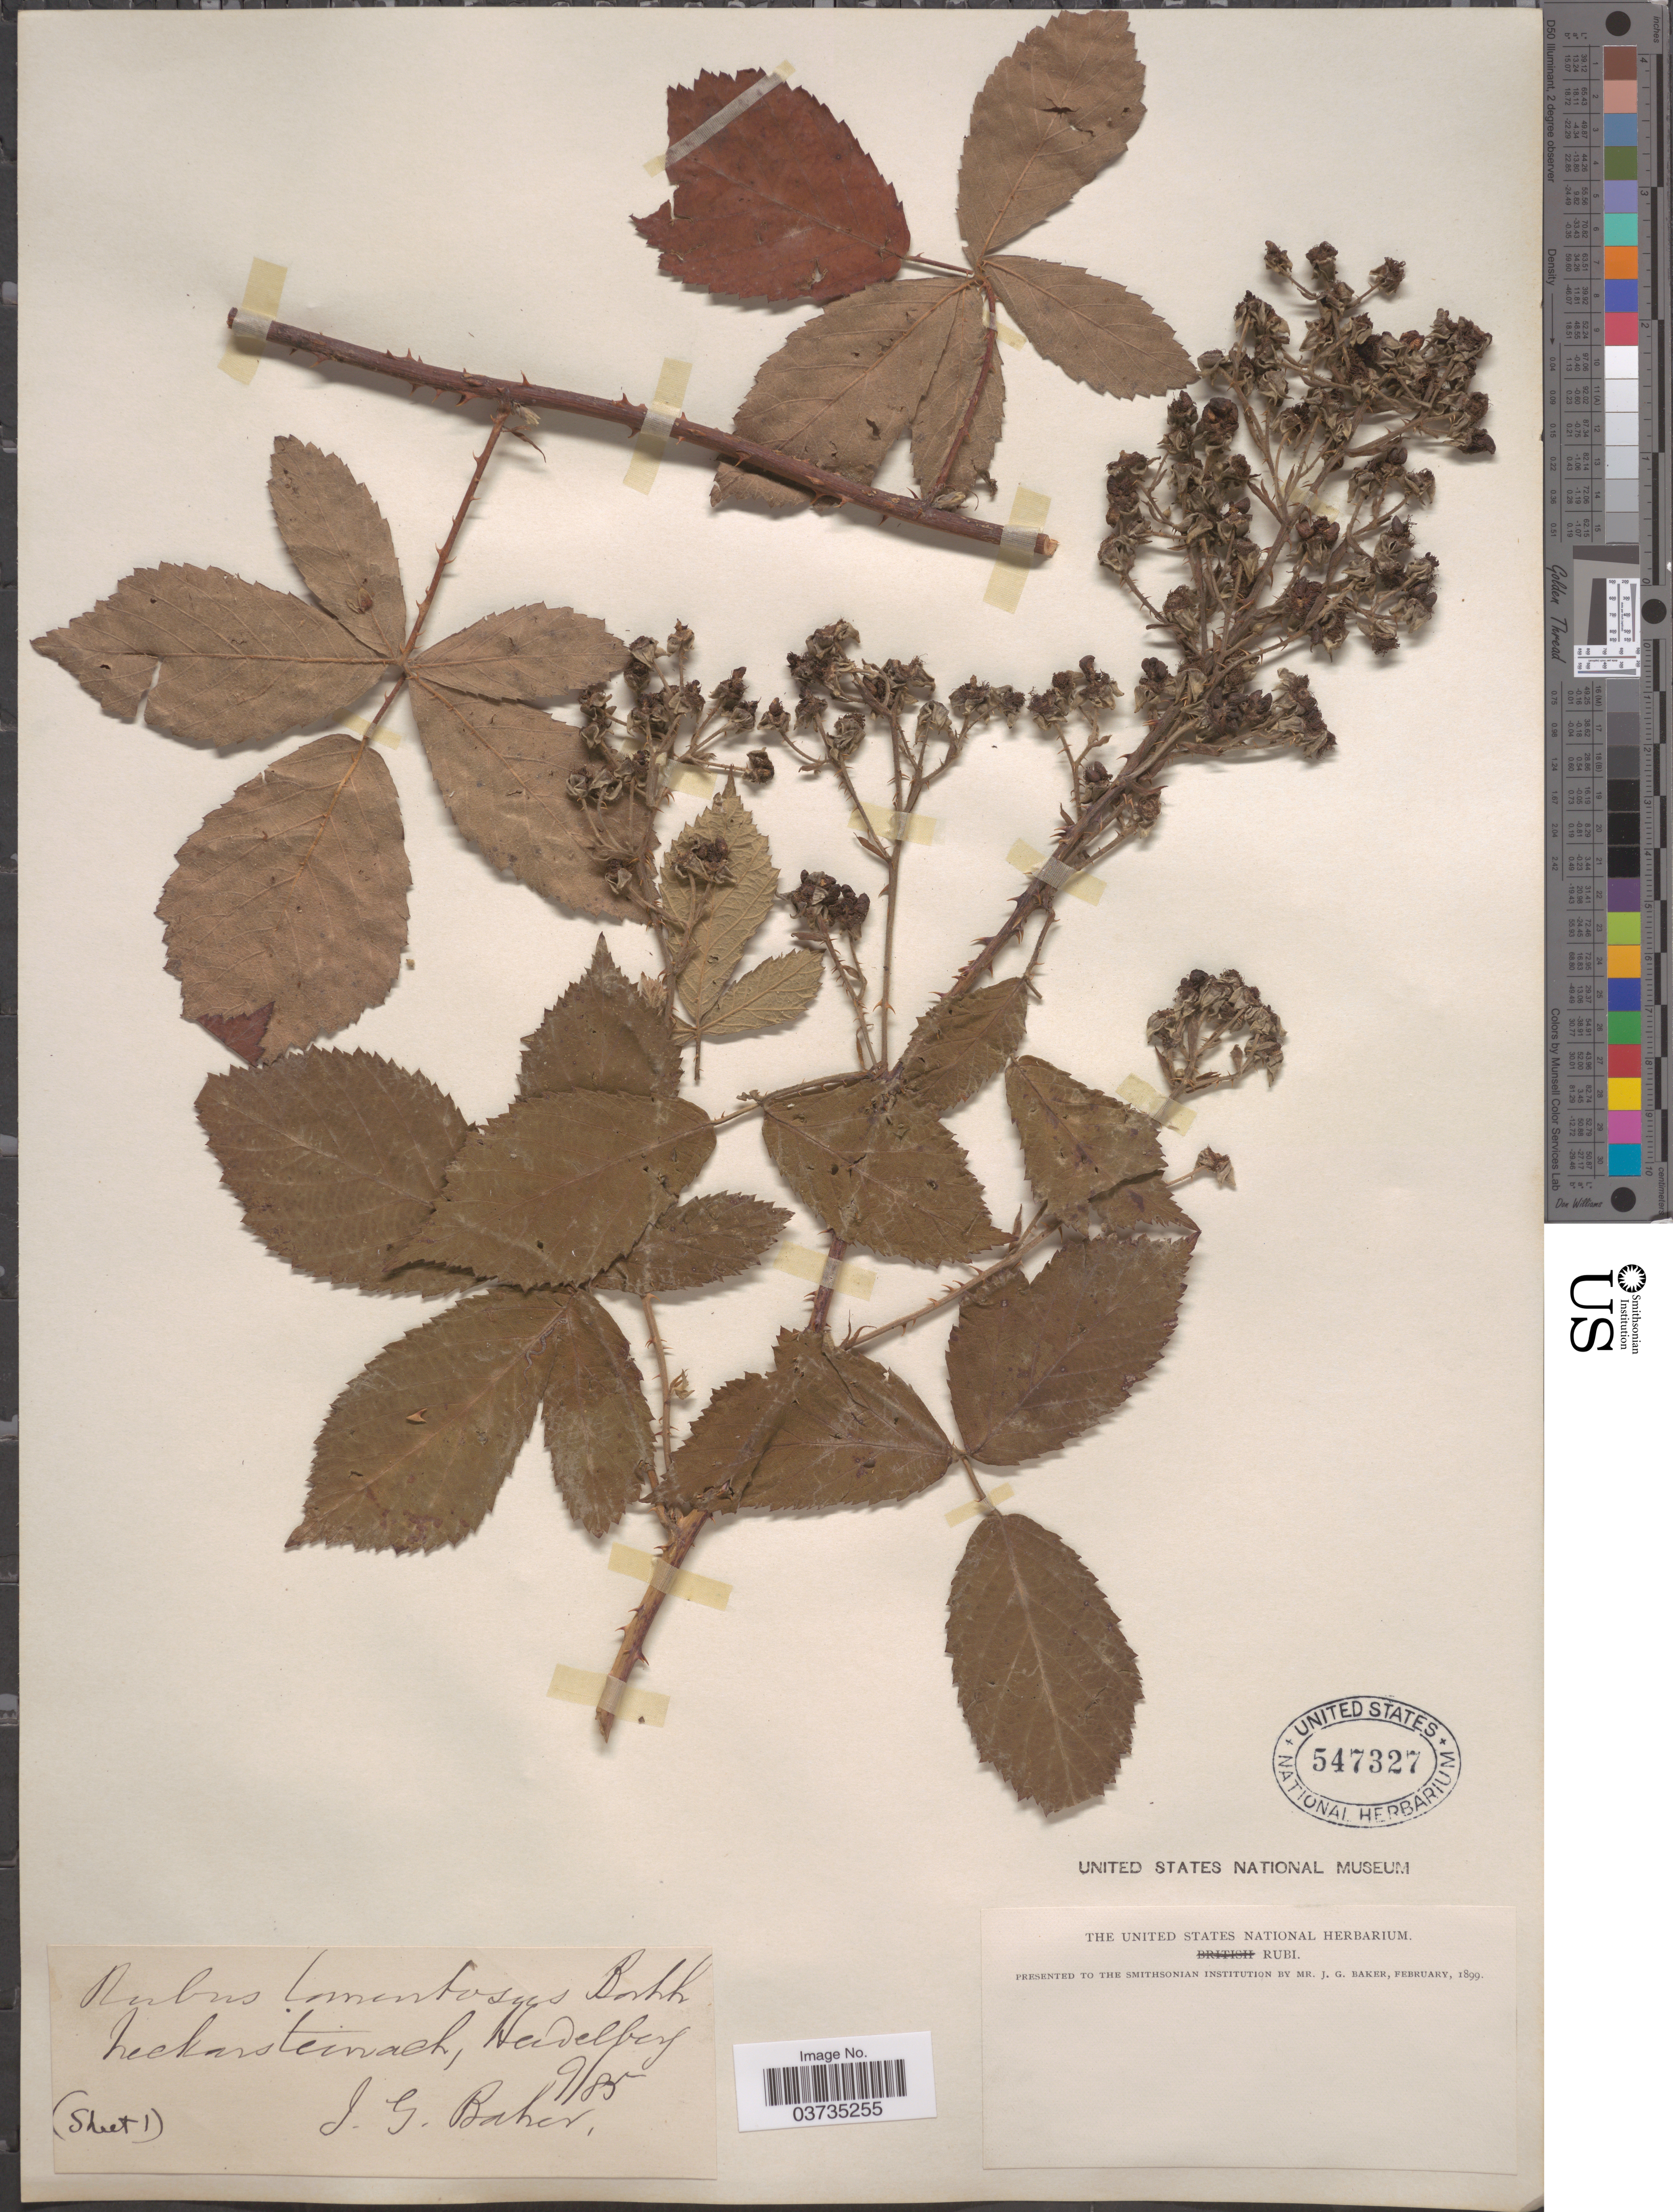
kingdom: Plantae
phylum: Tracheophyta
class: Magnoliopsida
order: Rosales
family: Rosaceae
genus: Rubus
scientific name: Rubus tomentosus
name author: Borkh.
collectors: J. G. Baker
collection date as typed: Transcribed d/m/y: /9/85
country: Germany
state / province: Hesse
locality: Neckarsteinach, Heidelberg.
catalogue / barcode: US 547327